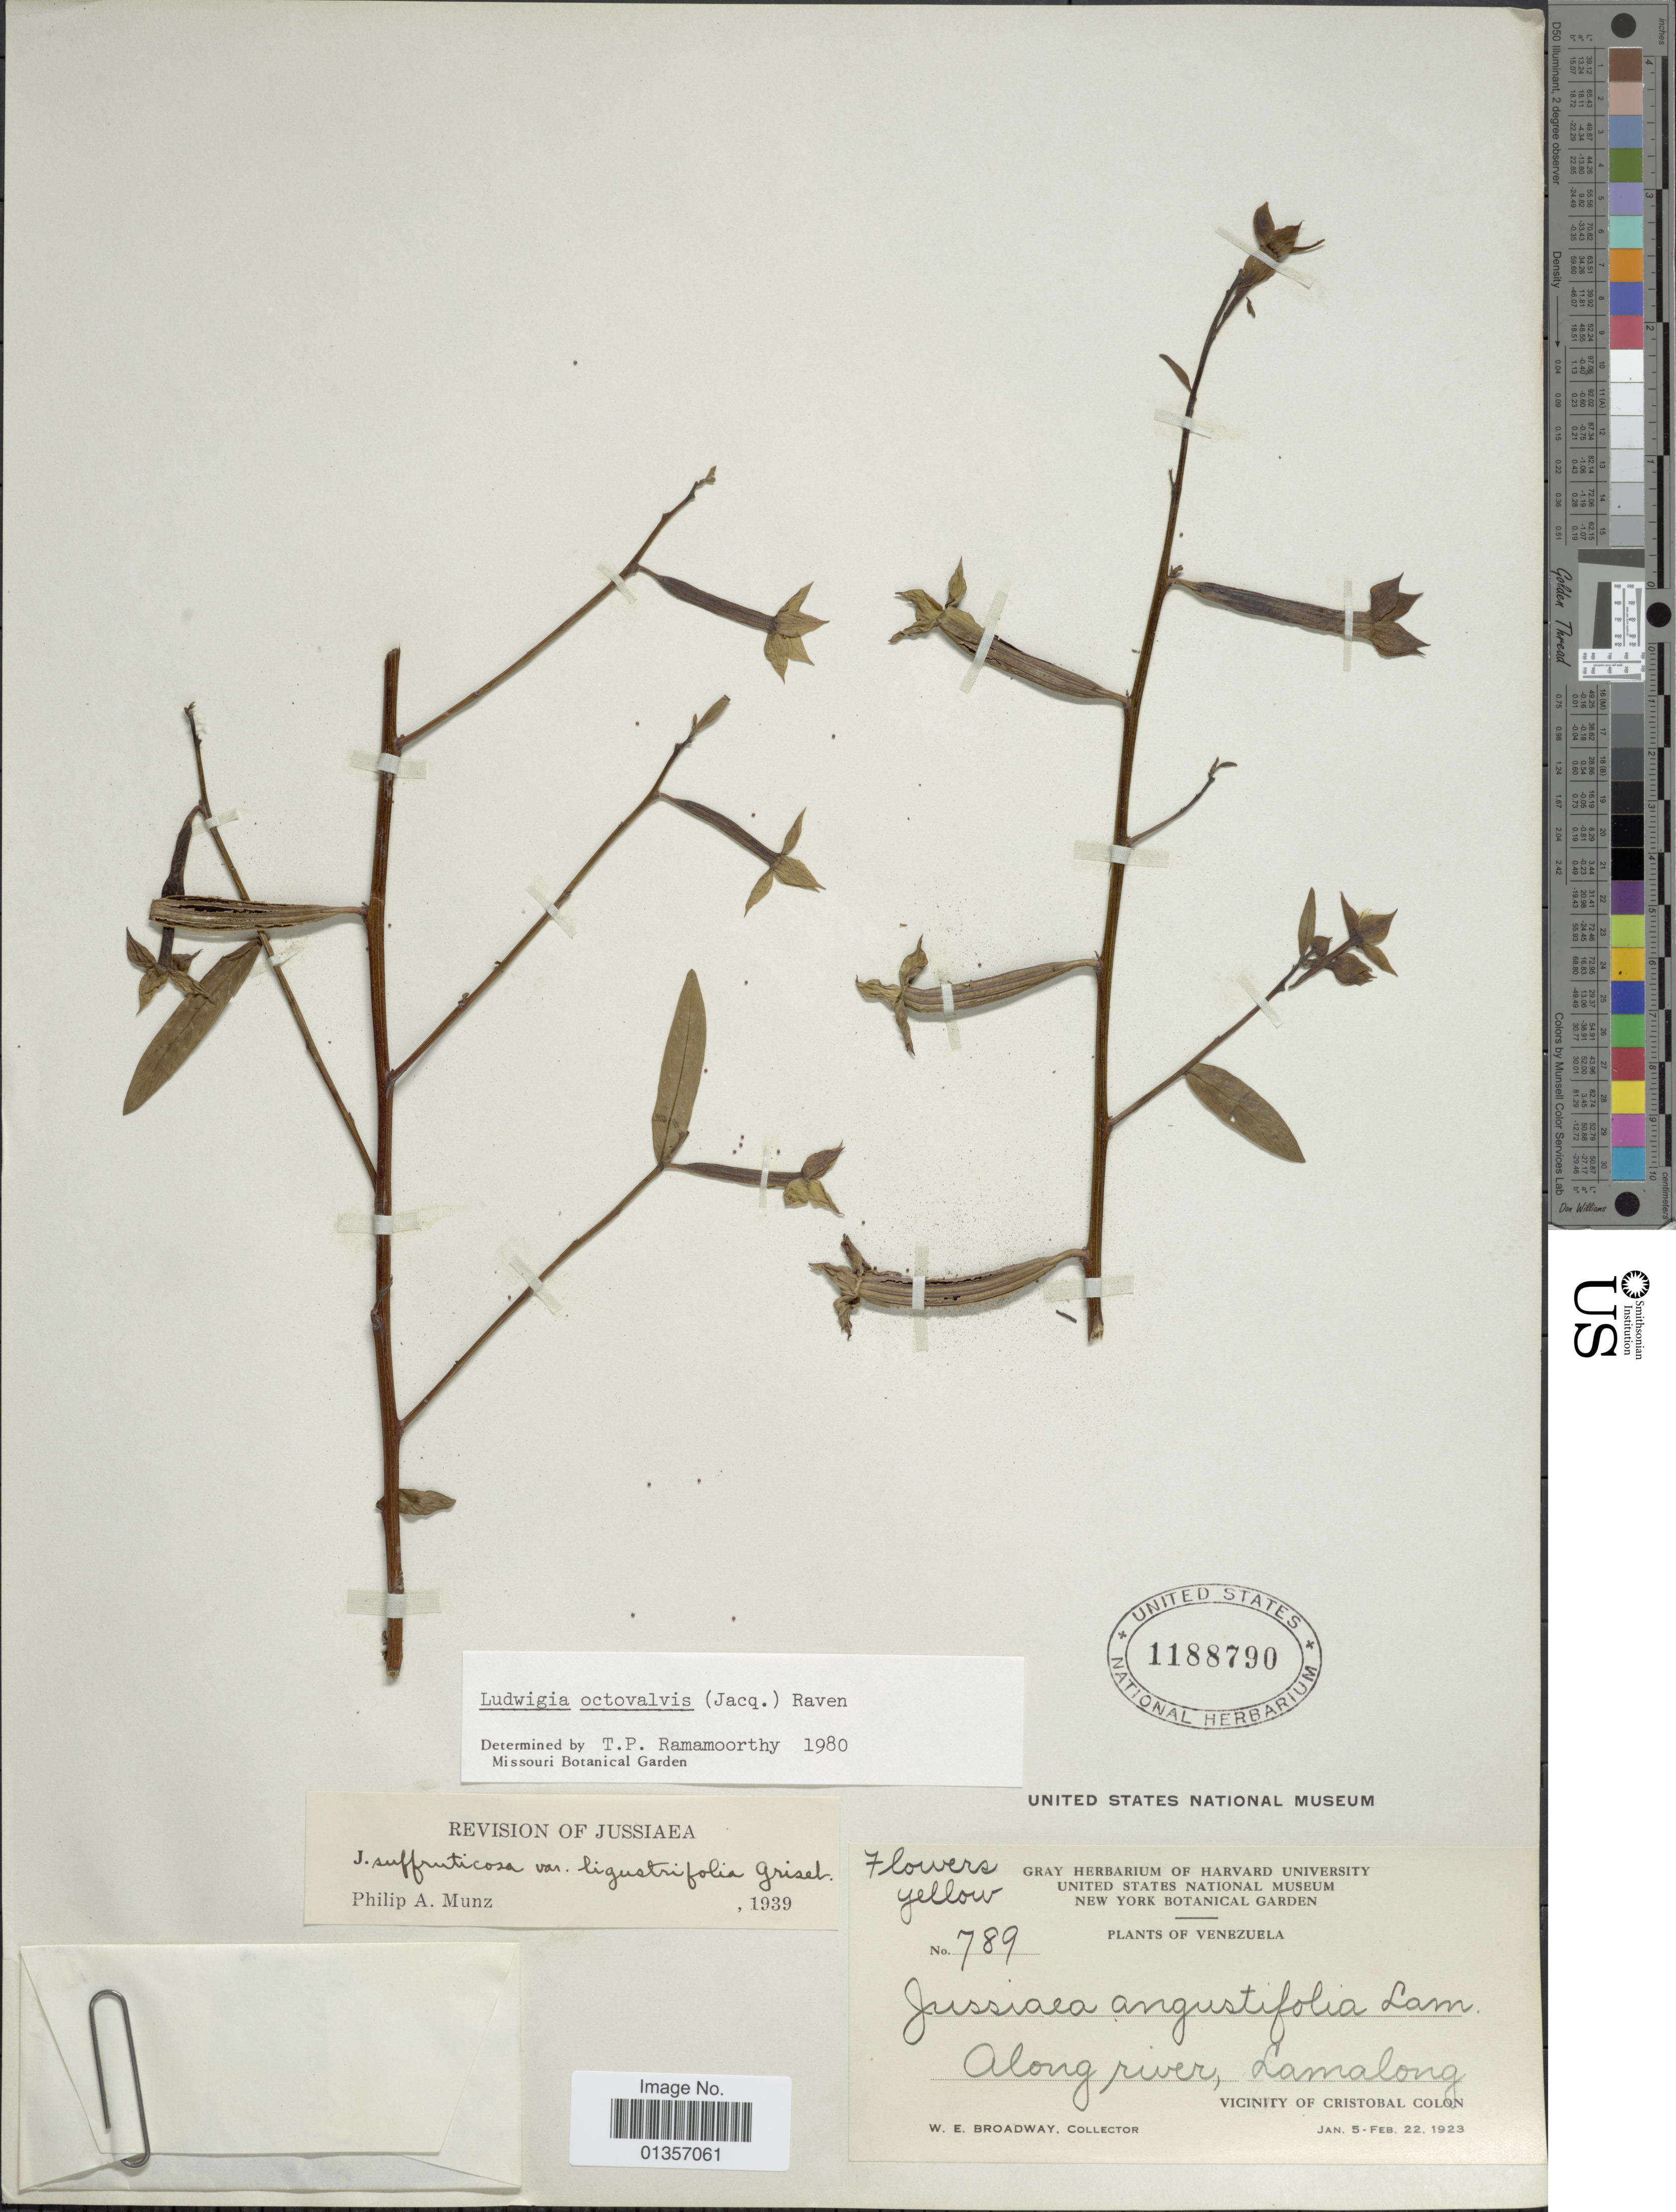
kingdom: Plantae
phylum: Tracheophyta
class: Magnoliopsida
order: Myrtales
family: Onagraceae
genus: Ludwigia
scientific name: Ludwigia octovalvis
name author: (Jacq.) P.H. Raven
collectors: W. E. Broadway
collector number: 789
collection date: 1923-01-05/1923-02-22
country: Venezuela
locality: Along river, Lamalong, Vicinity of Cristobal Colon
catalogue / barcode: US 1188790